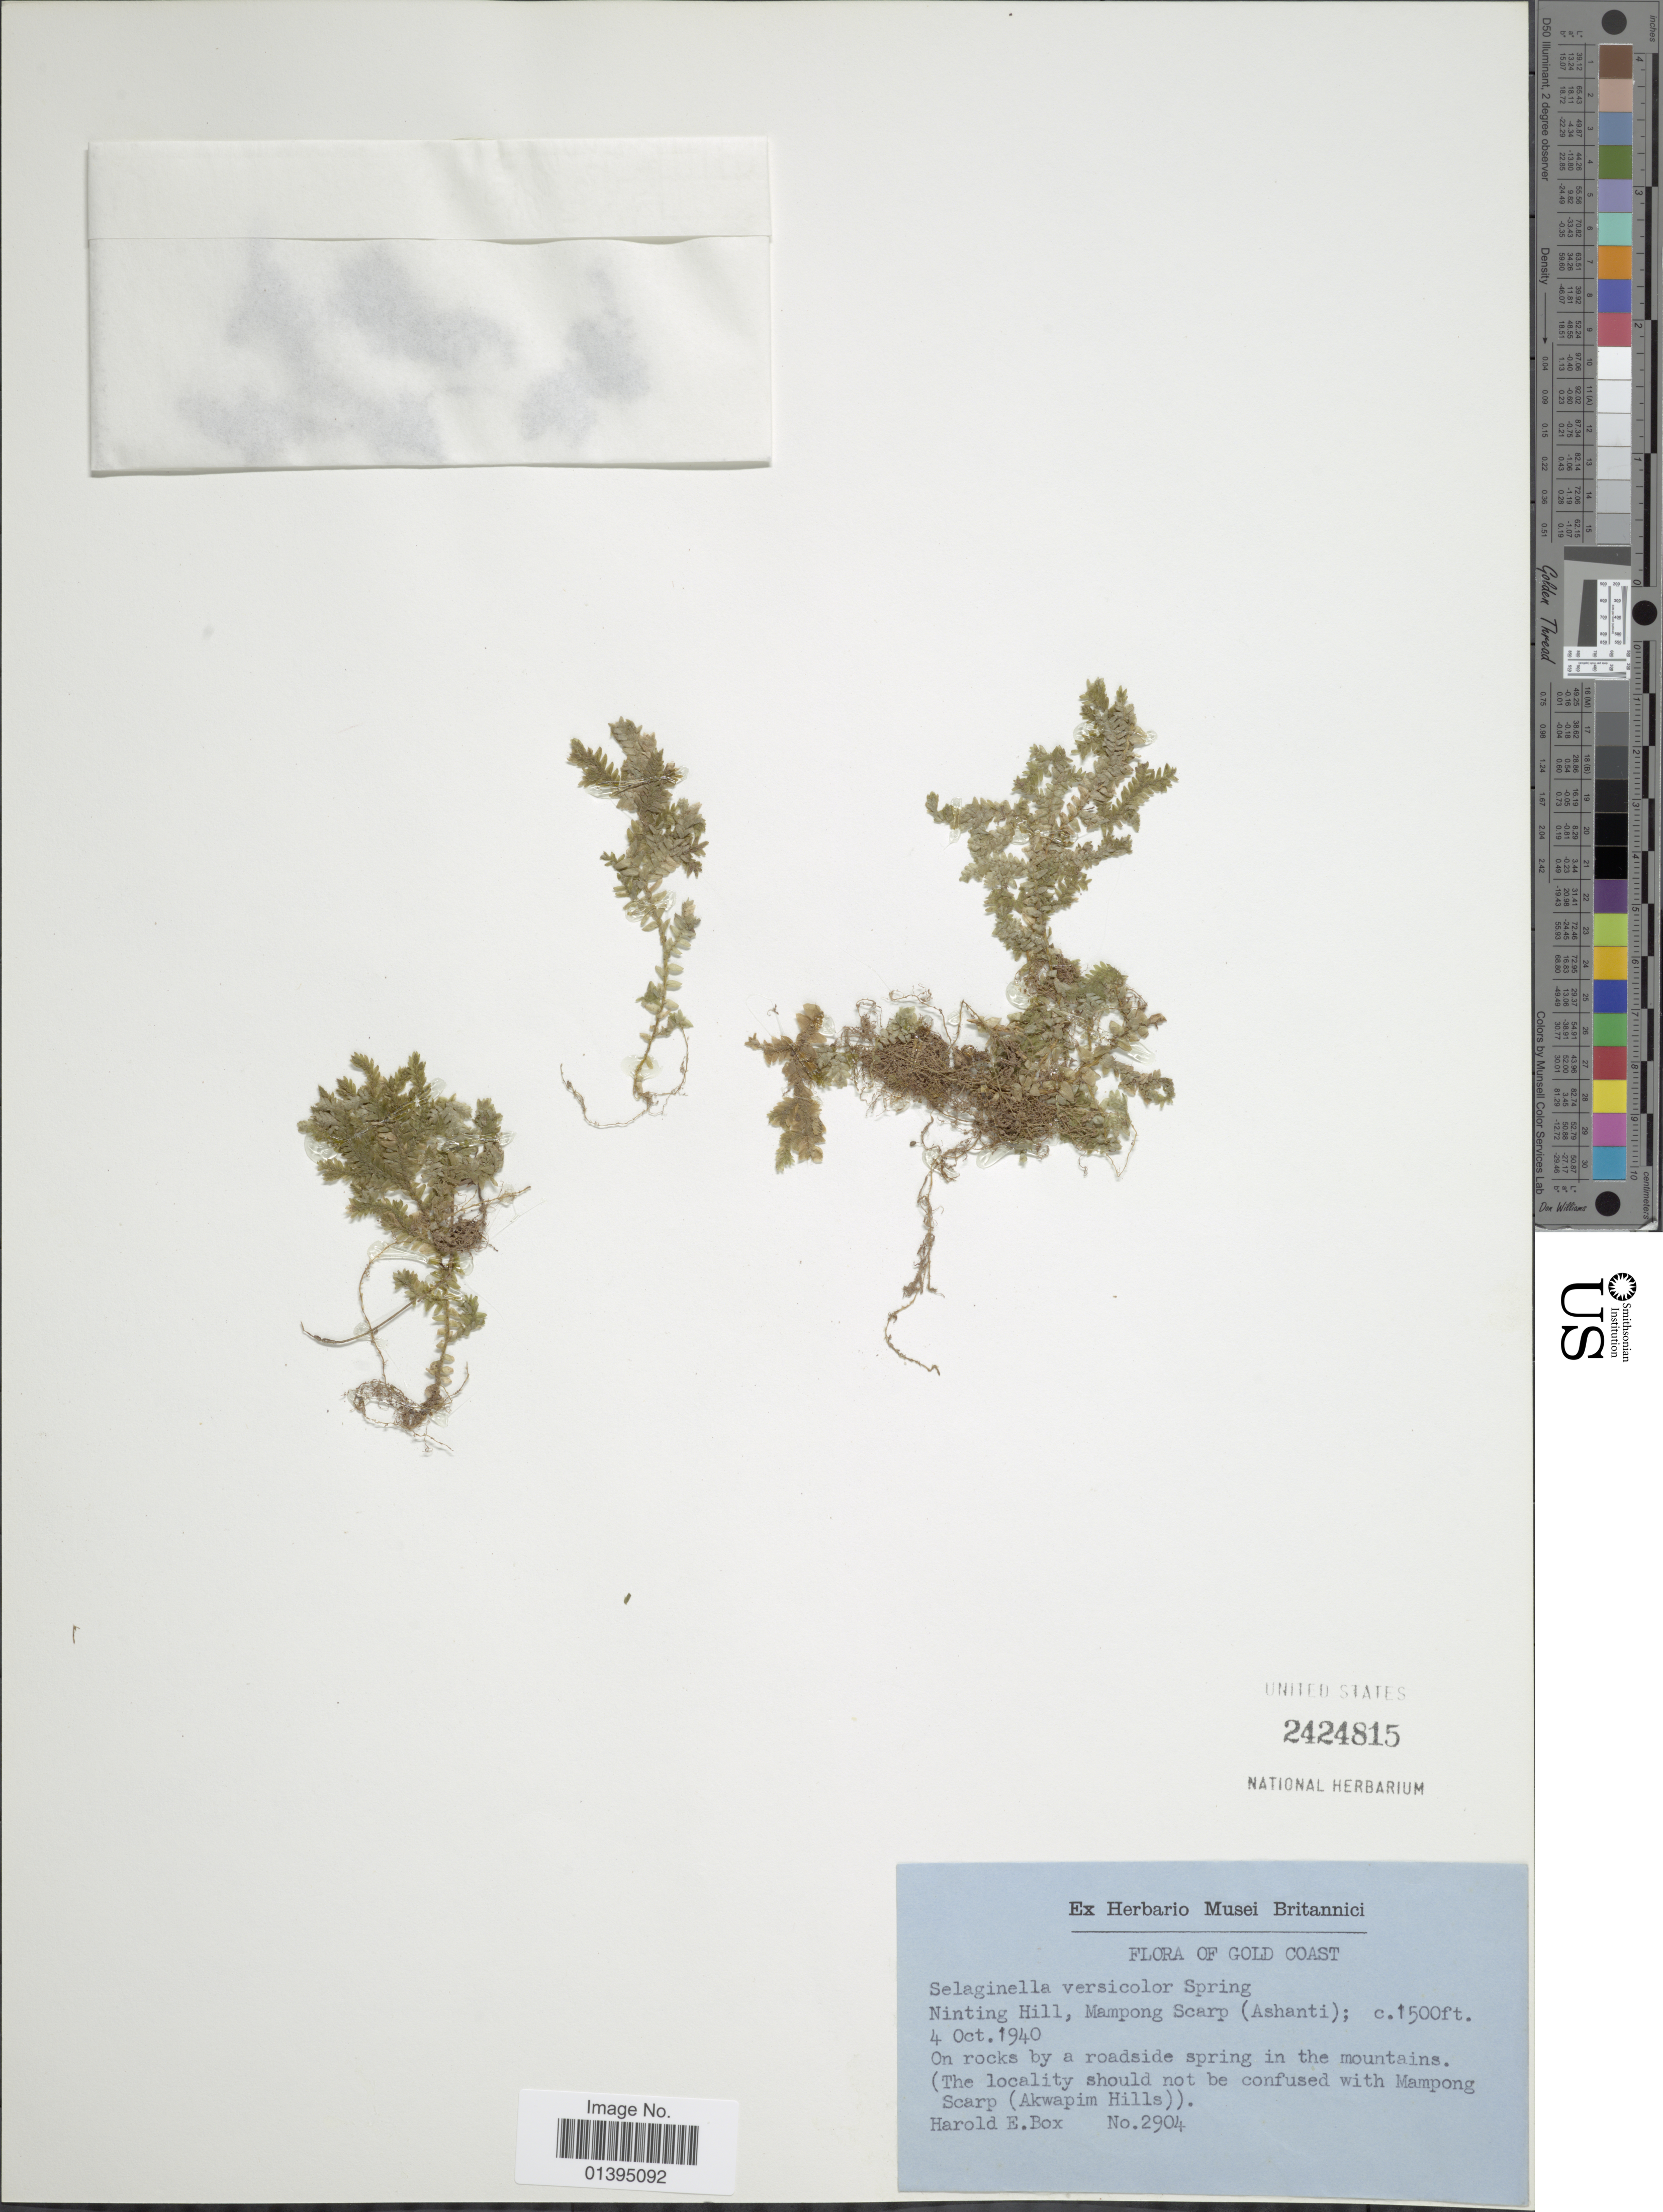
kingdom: Plantae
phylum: Tracheophyta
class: Lycopodiopsida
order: Selaginellales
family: Selaginellaceae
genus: Selaginella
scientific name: Selaginella versicolor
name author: Spring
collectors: H. E. Box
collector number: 2904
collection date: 1940-10-04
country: Ghana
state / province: Ashanti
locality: Gold Coast, Ninting Hills, Mampong Scarp (Ashanti)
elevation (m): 457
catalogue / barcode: US 2424815